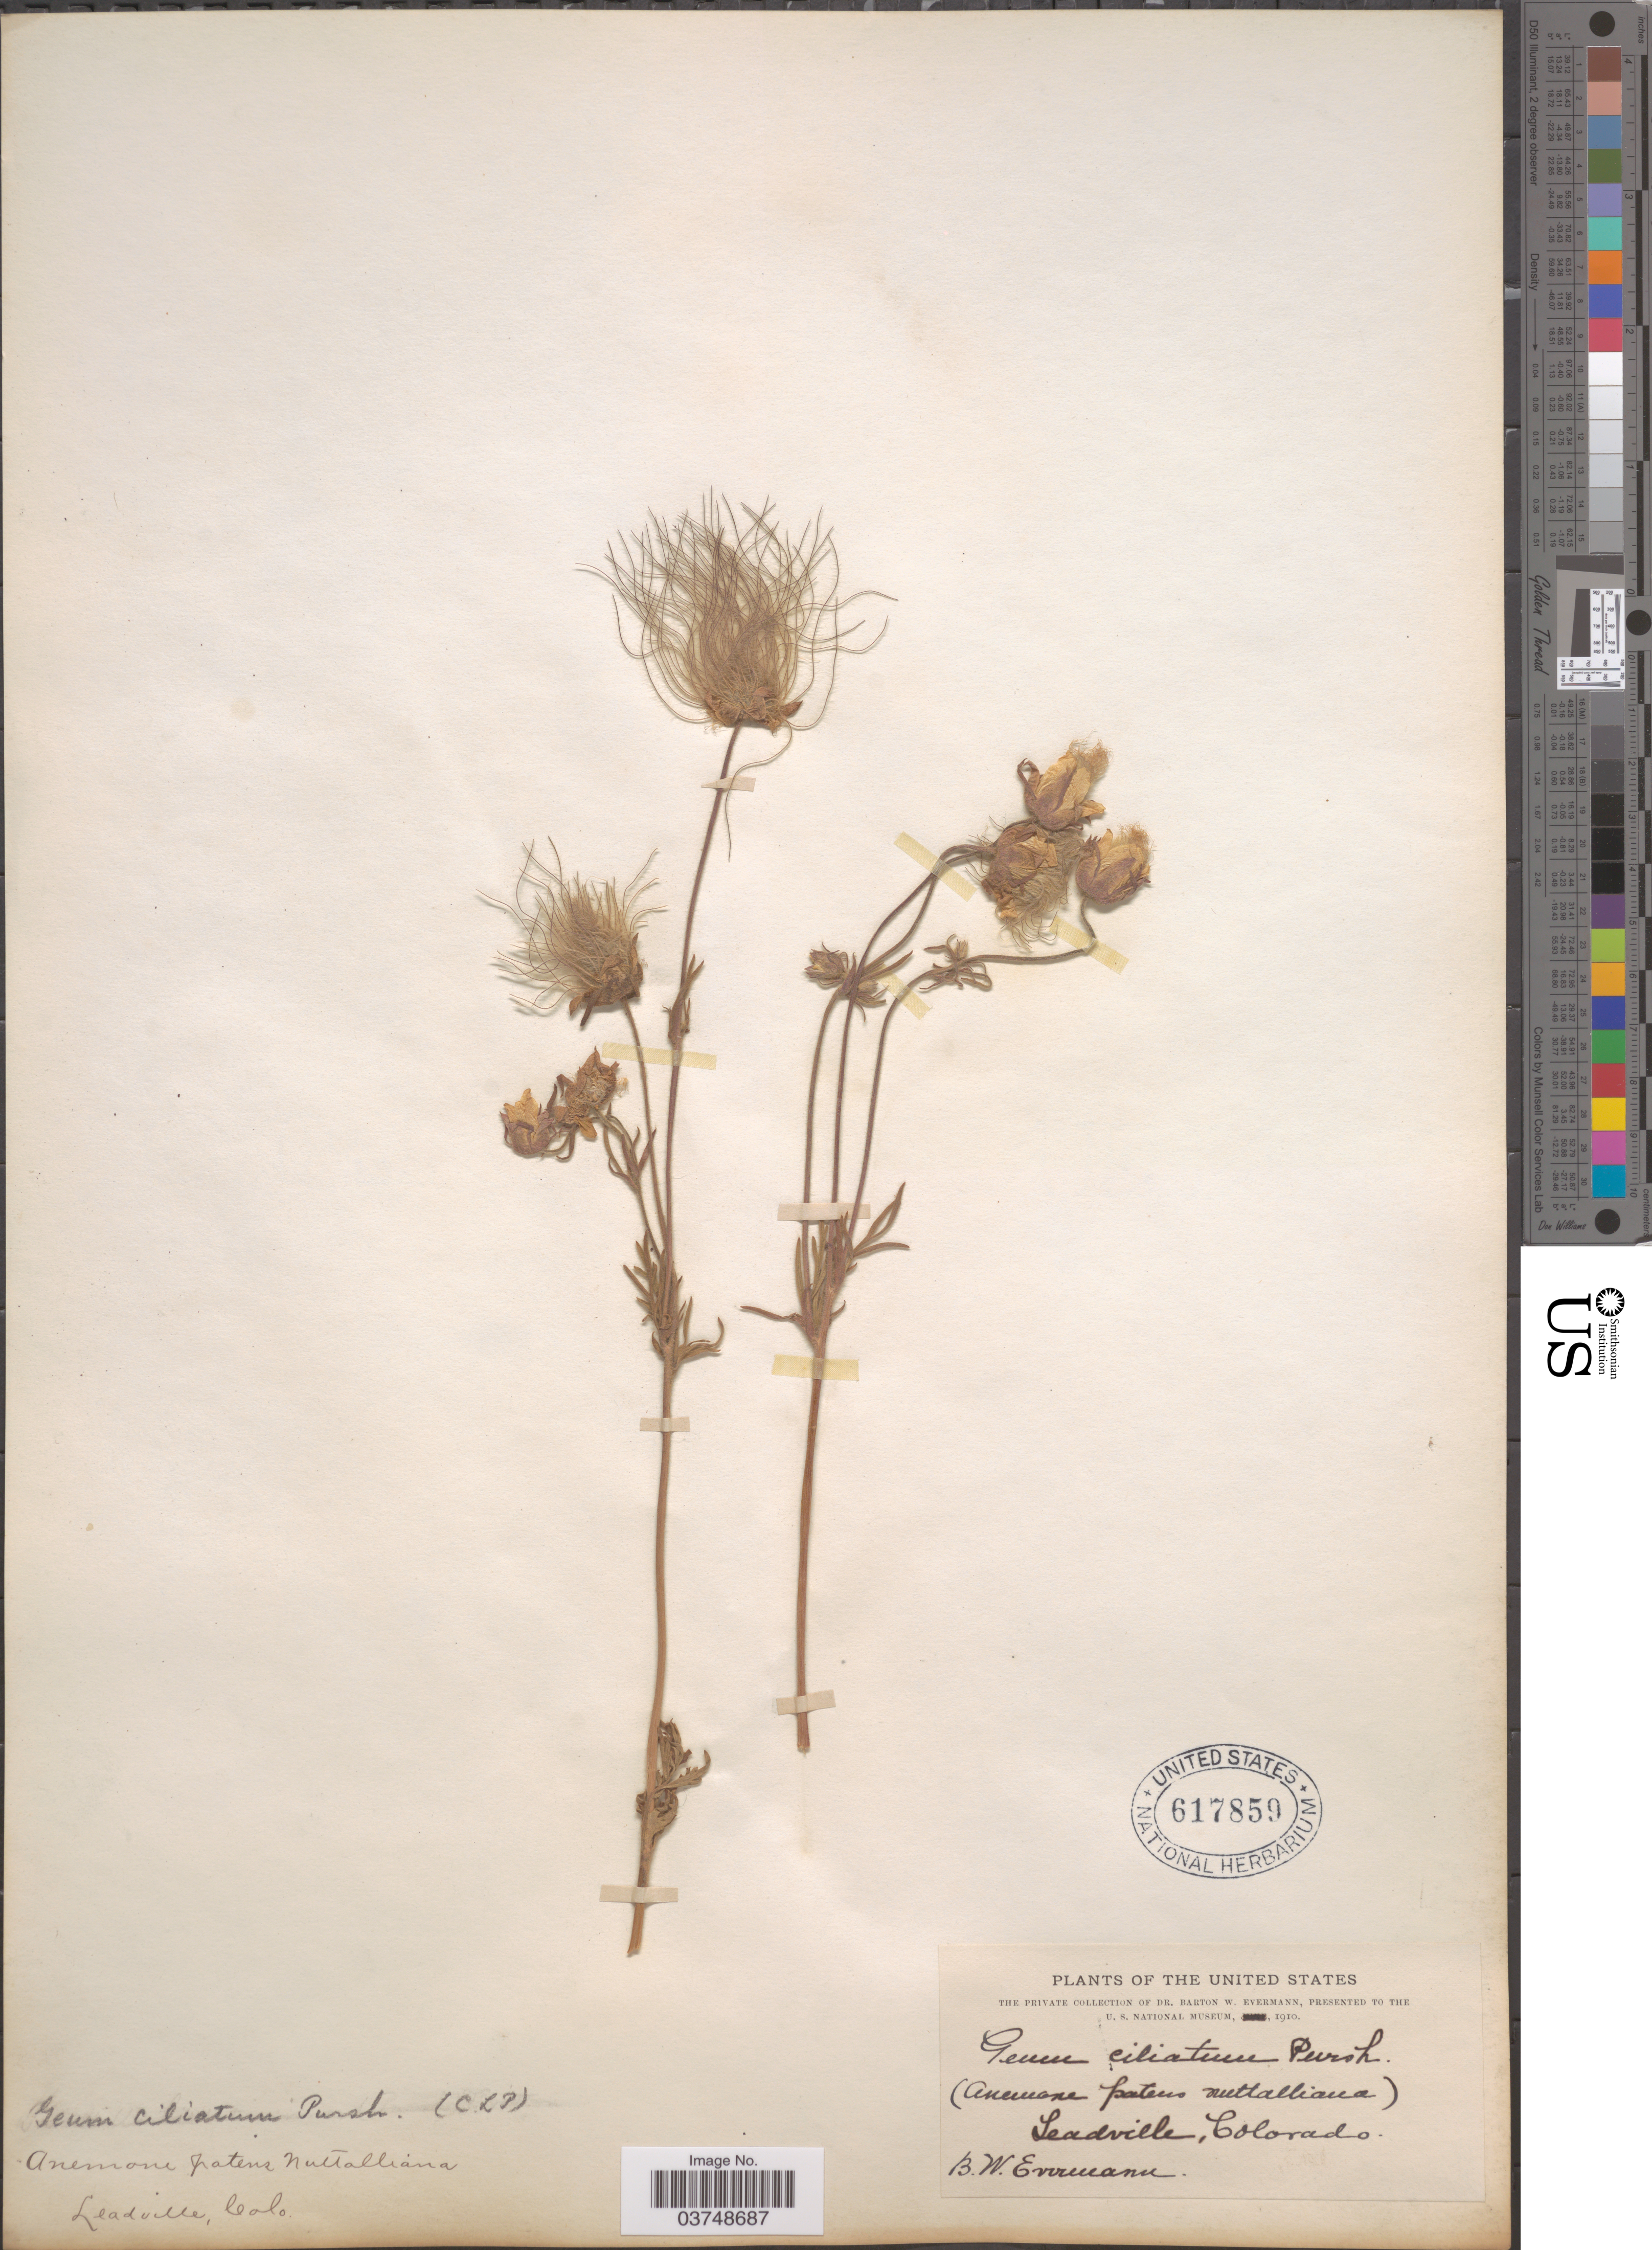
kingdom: Plantae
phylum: Tracheophyta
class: Magnoliopsida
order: Rosales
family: Rosaceae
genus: Geum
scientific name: Geum triflorum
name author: Pursh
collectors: B. W. Evermann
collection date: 1910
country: United States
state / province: Colorado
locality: Leadville.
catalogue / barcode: US 617859